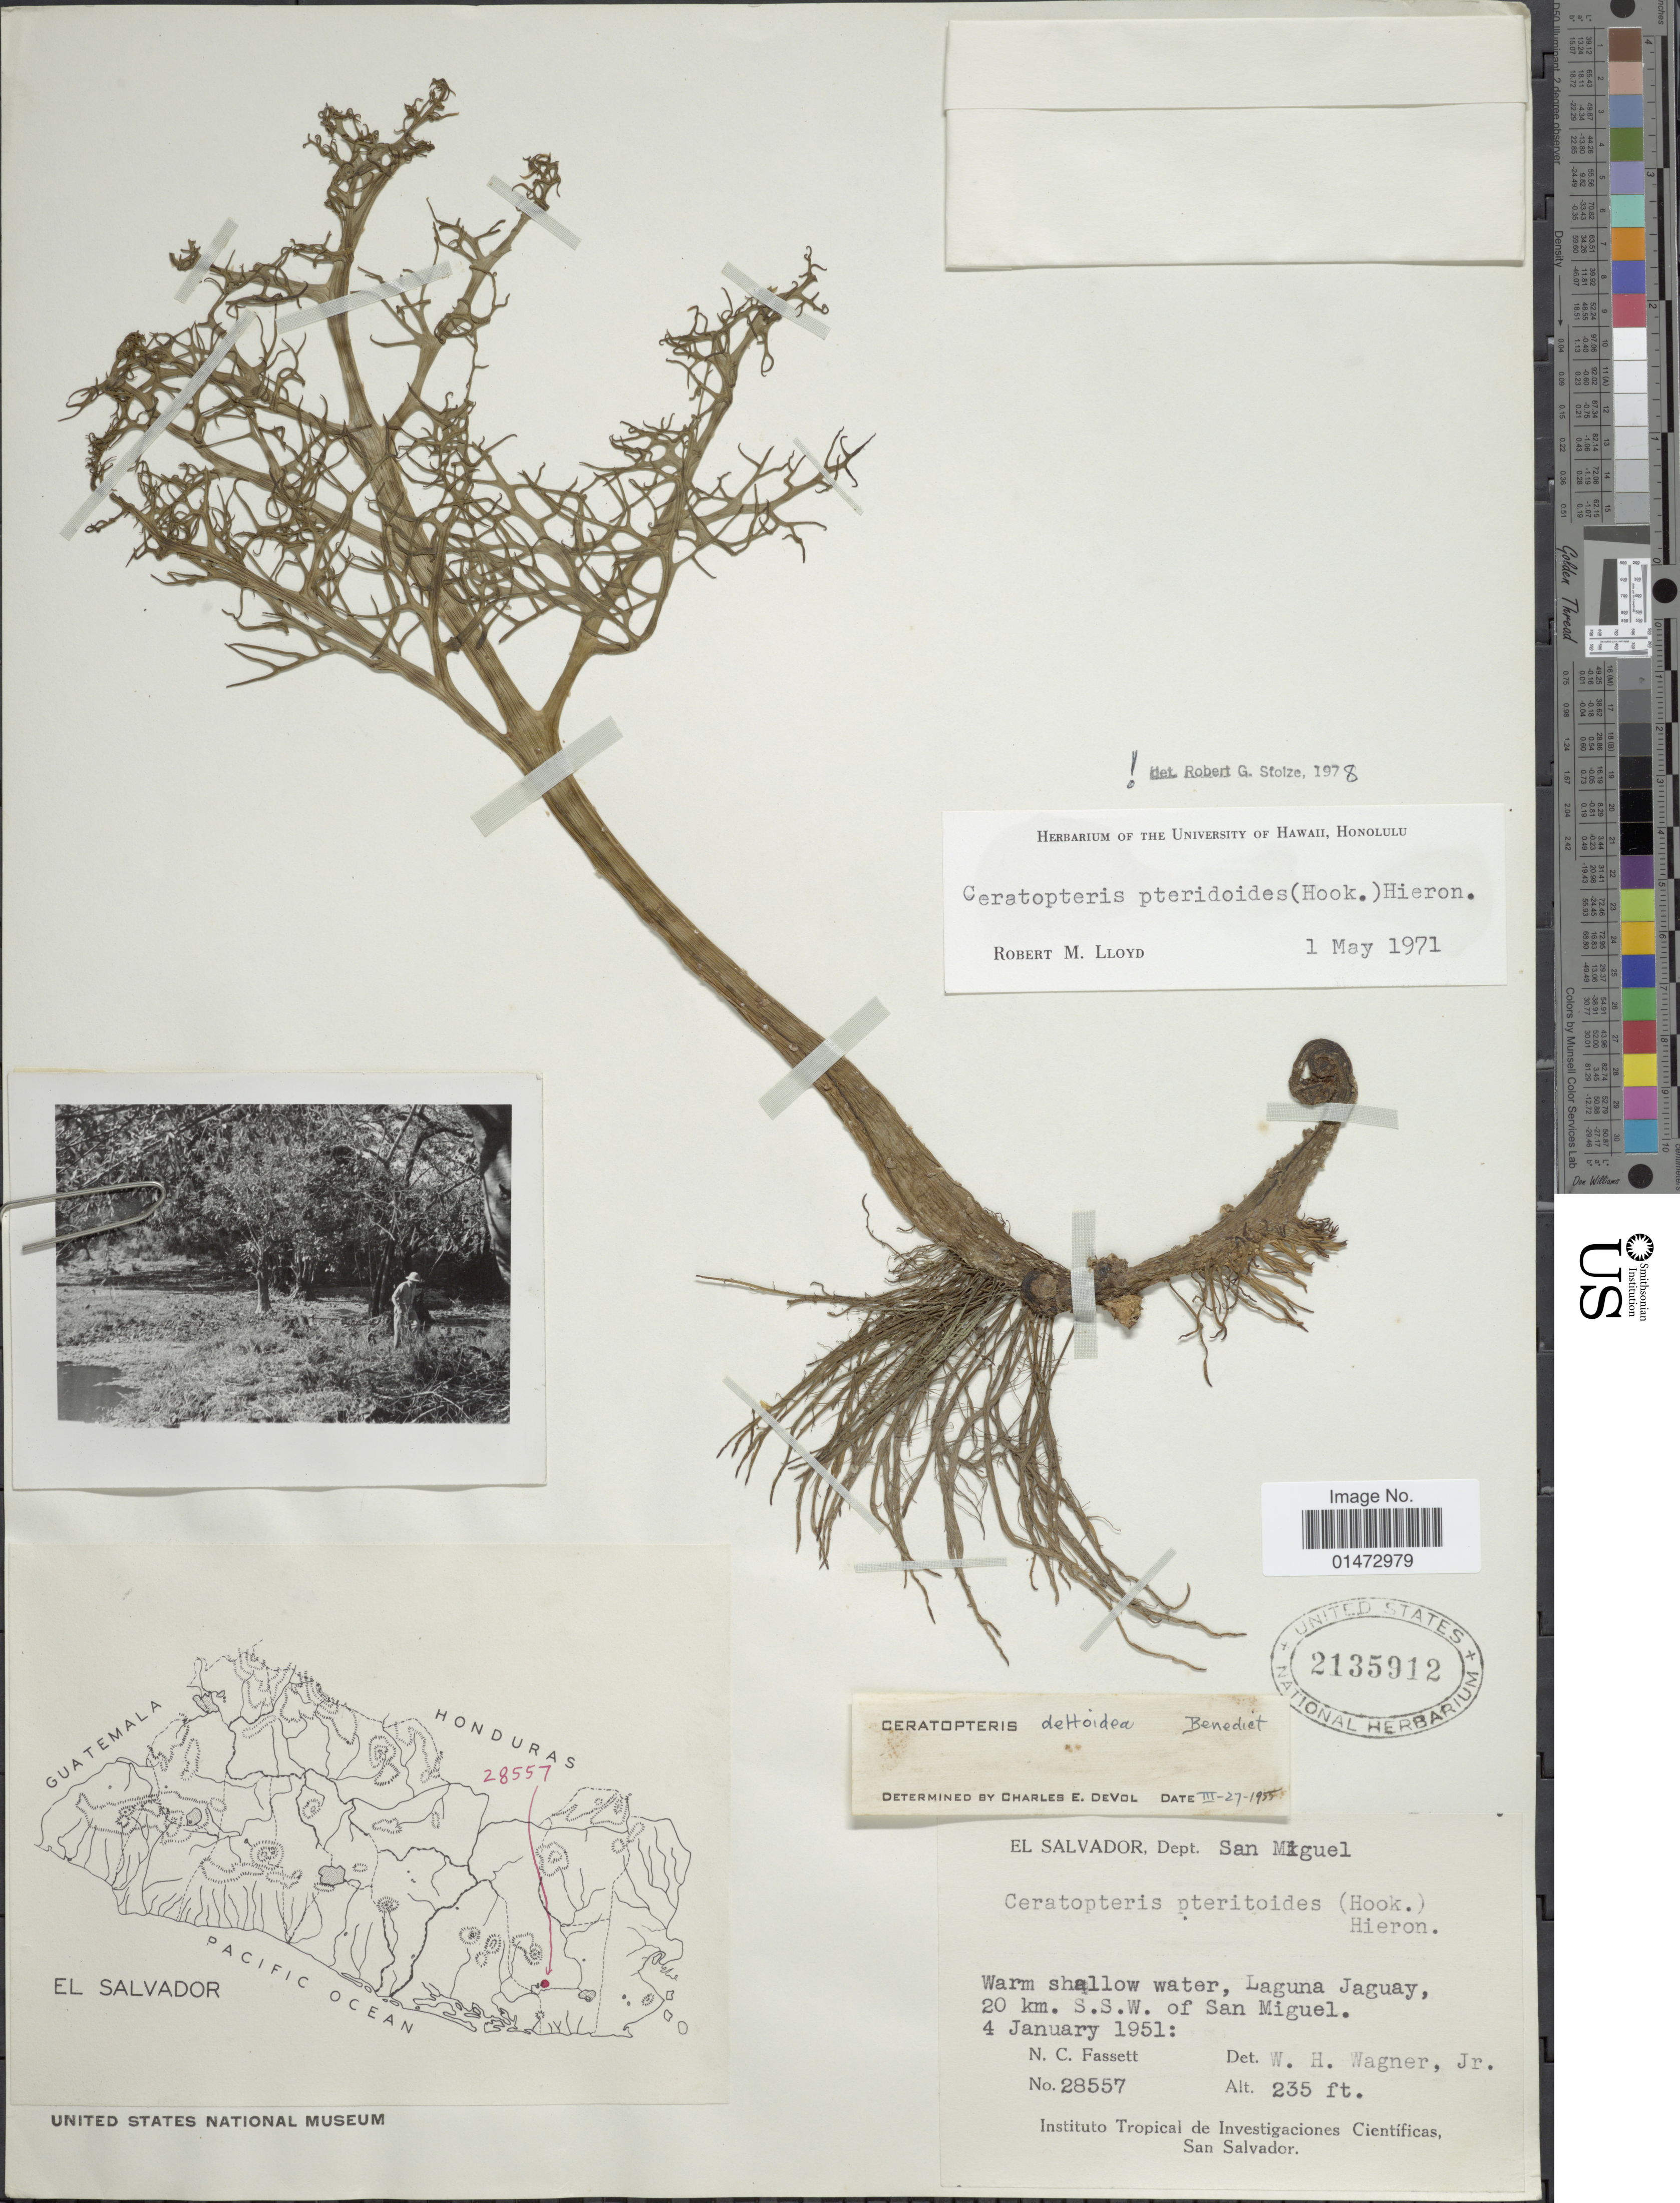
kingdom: Plantae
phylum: Tracheophyta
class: Polypodiopsida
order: Polypodiales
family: Pteridaceae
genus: Ceratopteris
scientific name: Ceratopteris pteridioides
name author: (Hook.) Hieron.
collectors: N. C. Fassett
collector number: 28557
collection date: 1951-01-04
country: El Salvador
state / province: San Miguel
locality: Warm shallow water, Laguna Jaguay, 20 km. S.S.W. of San Miguel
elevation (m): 72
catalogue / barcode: US 2135912